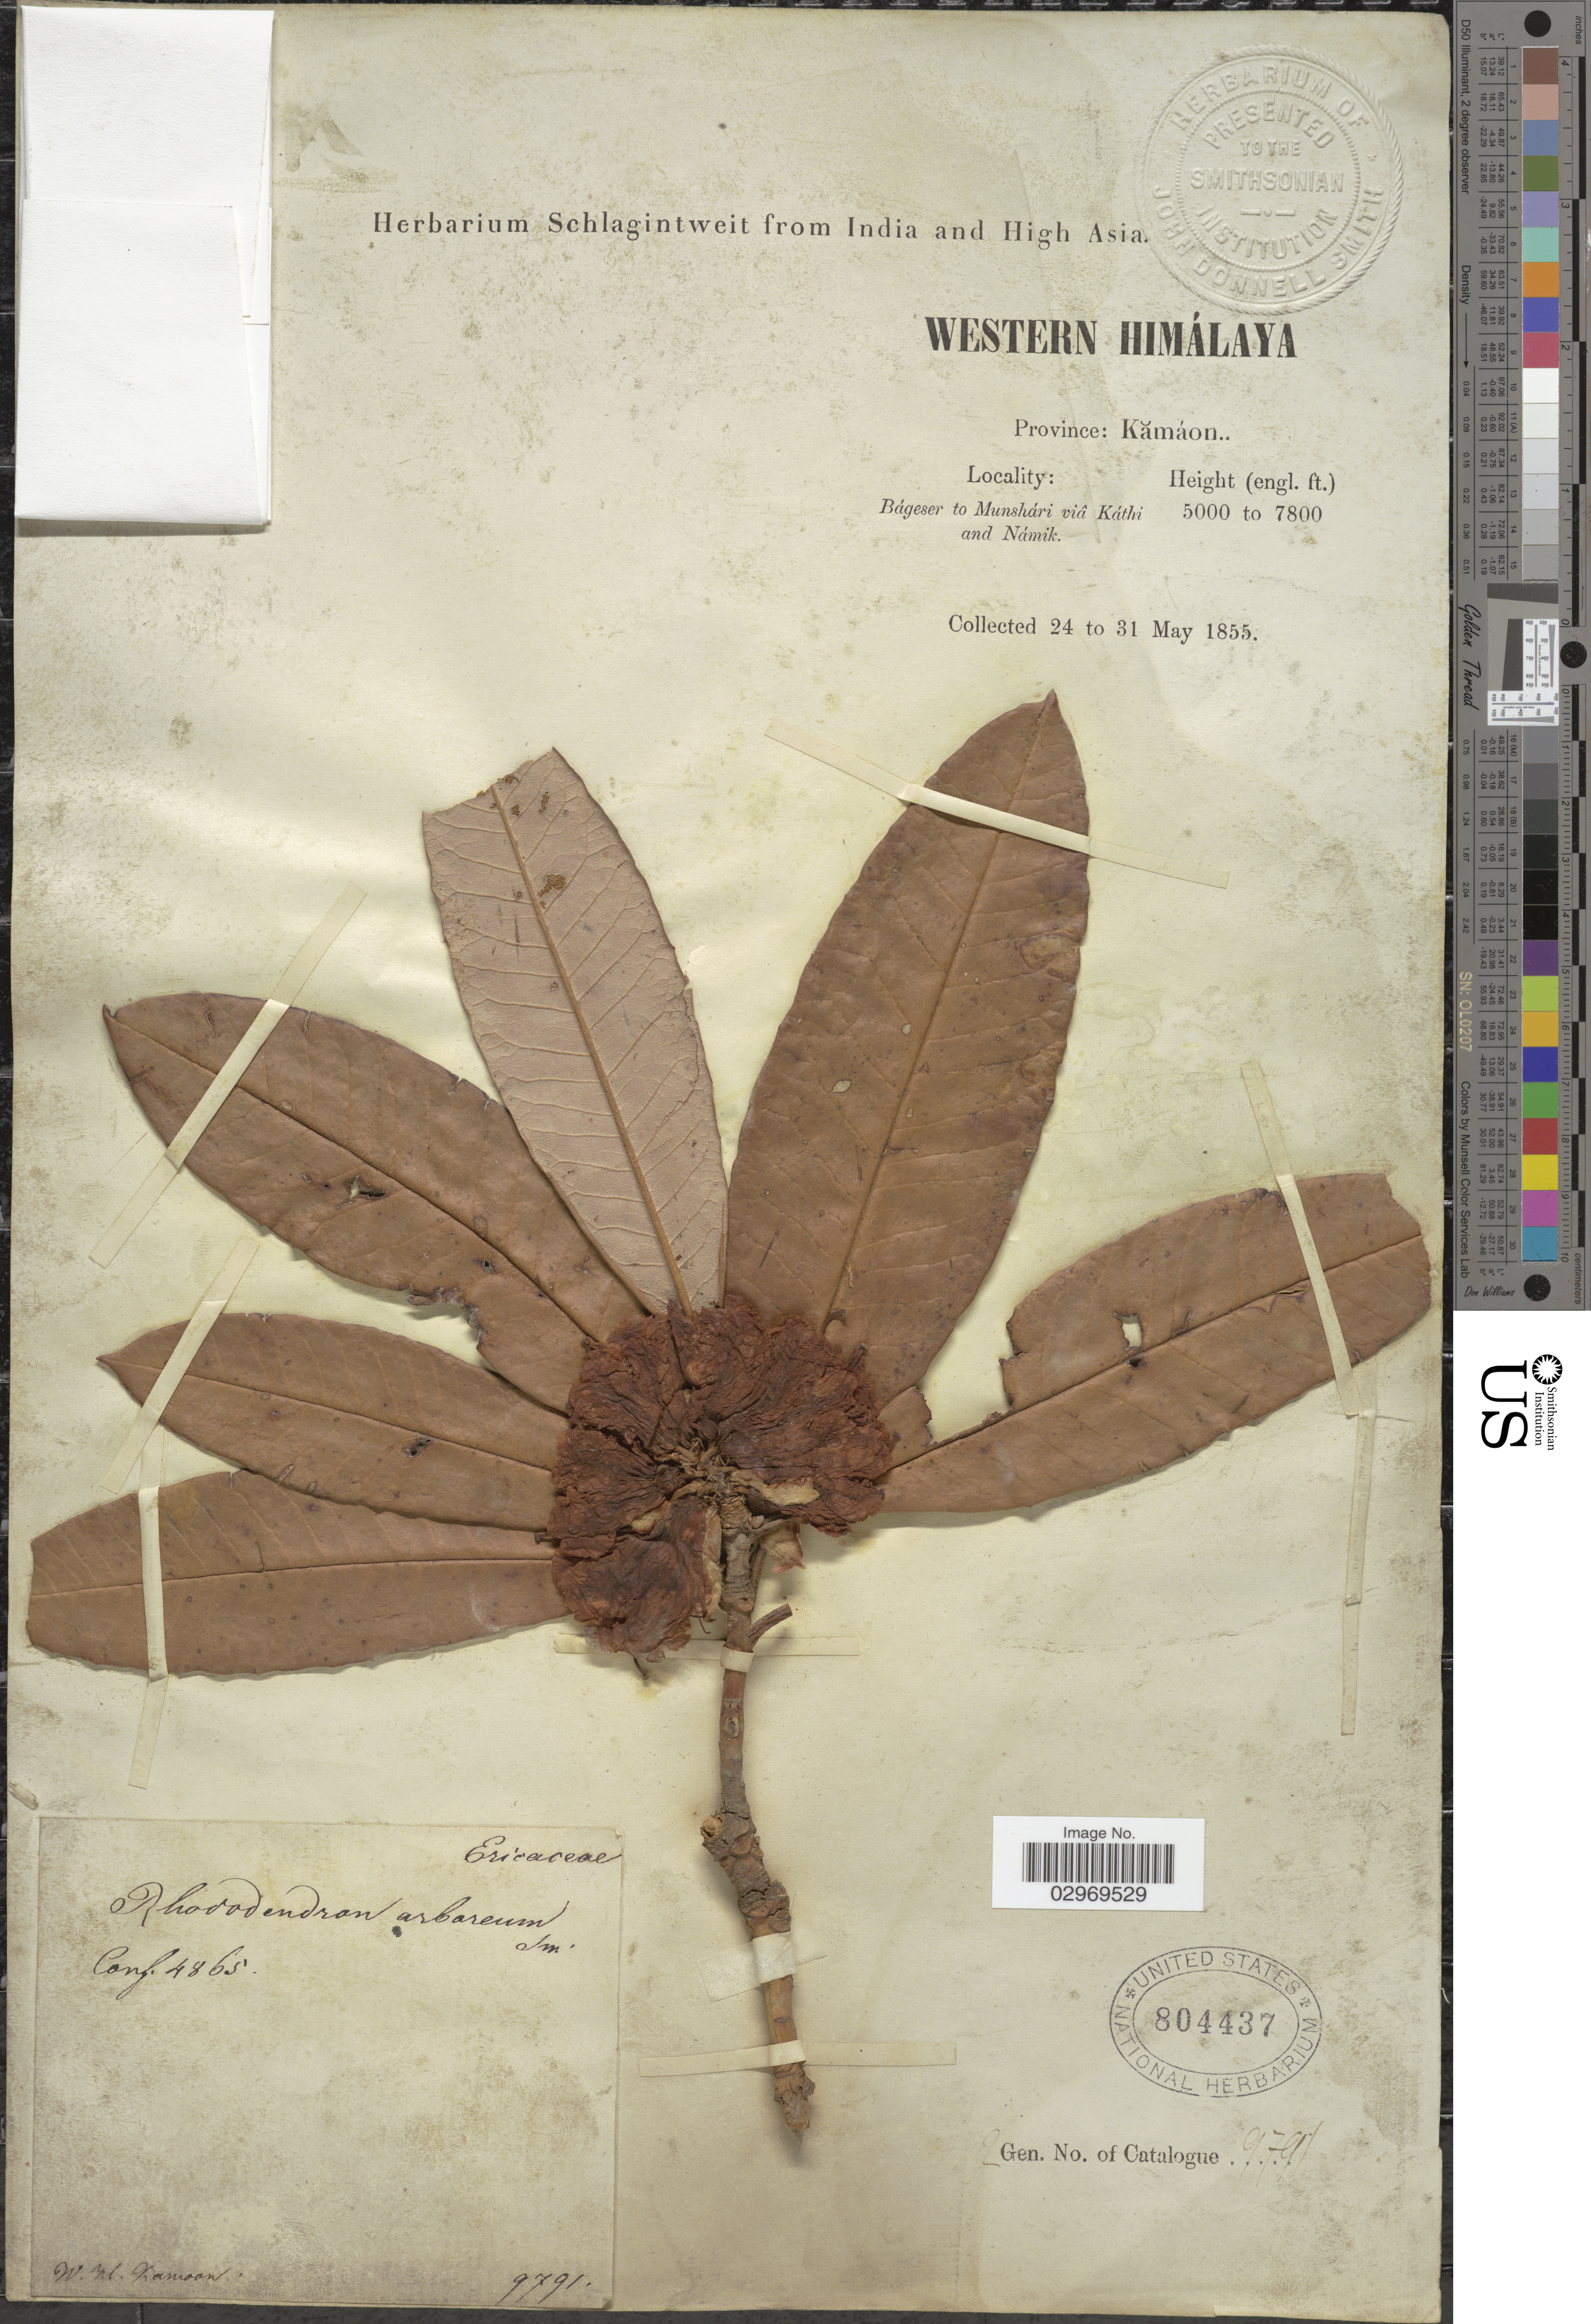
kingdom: Plantae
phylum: Tracheophyta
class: Magnoliopsida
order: Ericales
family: Ericaceae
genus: Rhododendron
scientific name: Rhododendron arboreum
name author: Sm.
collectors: ex herb. Schlagintweit from India and High Asia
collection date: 1855-05-24/1855-05-31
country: India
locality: Western Himálaya, Province Kamáon, Bágeser to Munshári via Káthi and Námik.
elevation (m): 1524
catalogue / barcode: US 804437